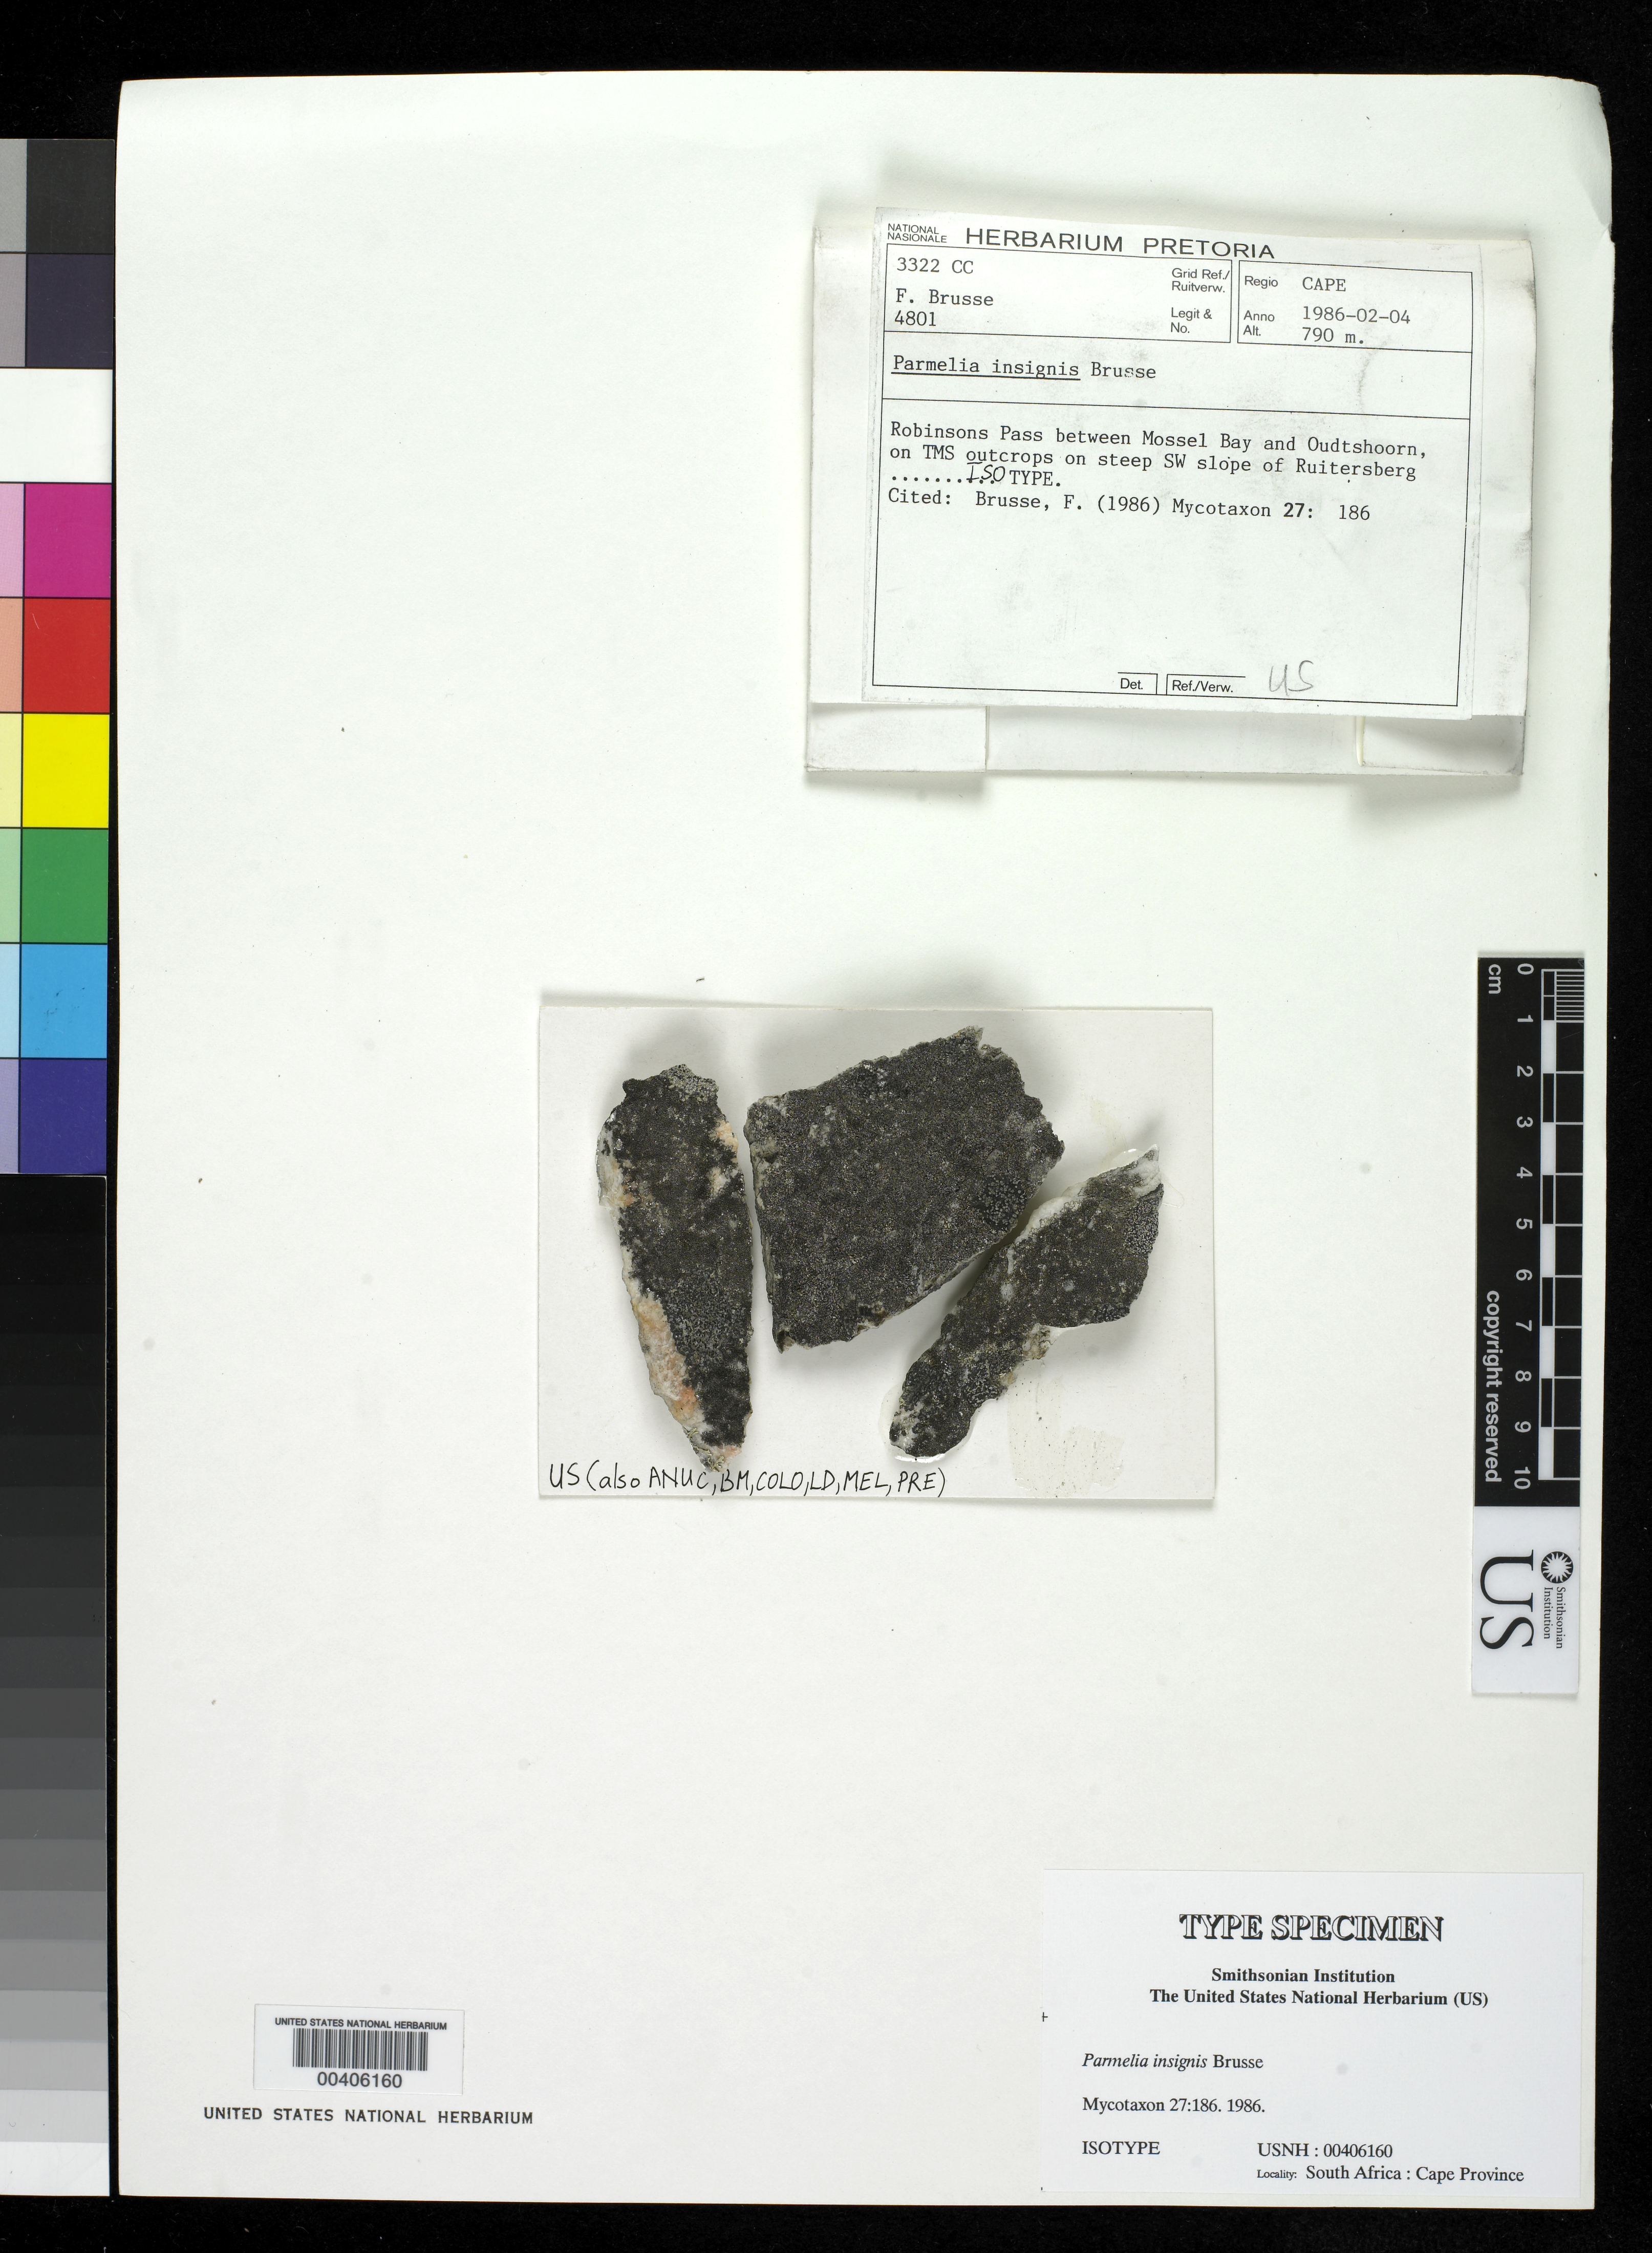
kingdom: Fungi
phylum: Ascomycota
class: Lecanoromycetes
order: Lecanorales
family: Parmeliaceae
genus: Parmelia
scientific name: Parmelia insignis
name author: Brusse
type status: Isotype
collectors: F. A. Brusse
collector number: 4801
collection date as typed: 04 Feb 1986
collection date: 1986-02-04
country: South Africa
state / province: Western Cape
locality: Robinsons Pass between Mossel Bay & Oudtshoorn, on TMS outcrops on steep SW slope of Ruitersberg.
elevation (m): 790